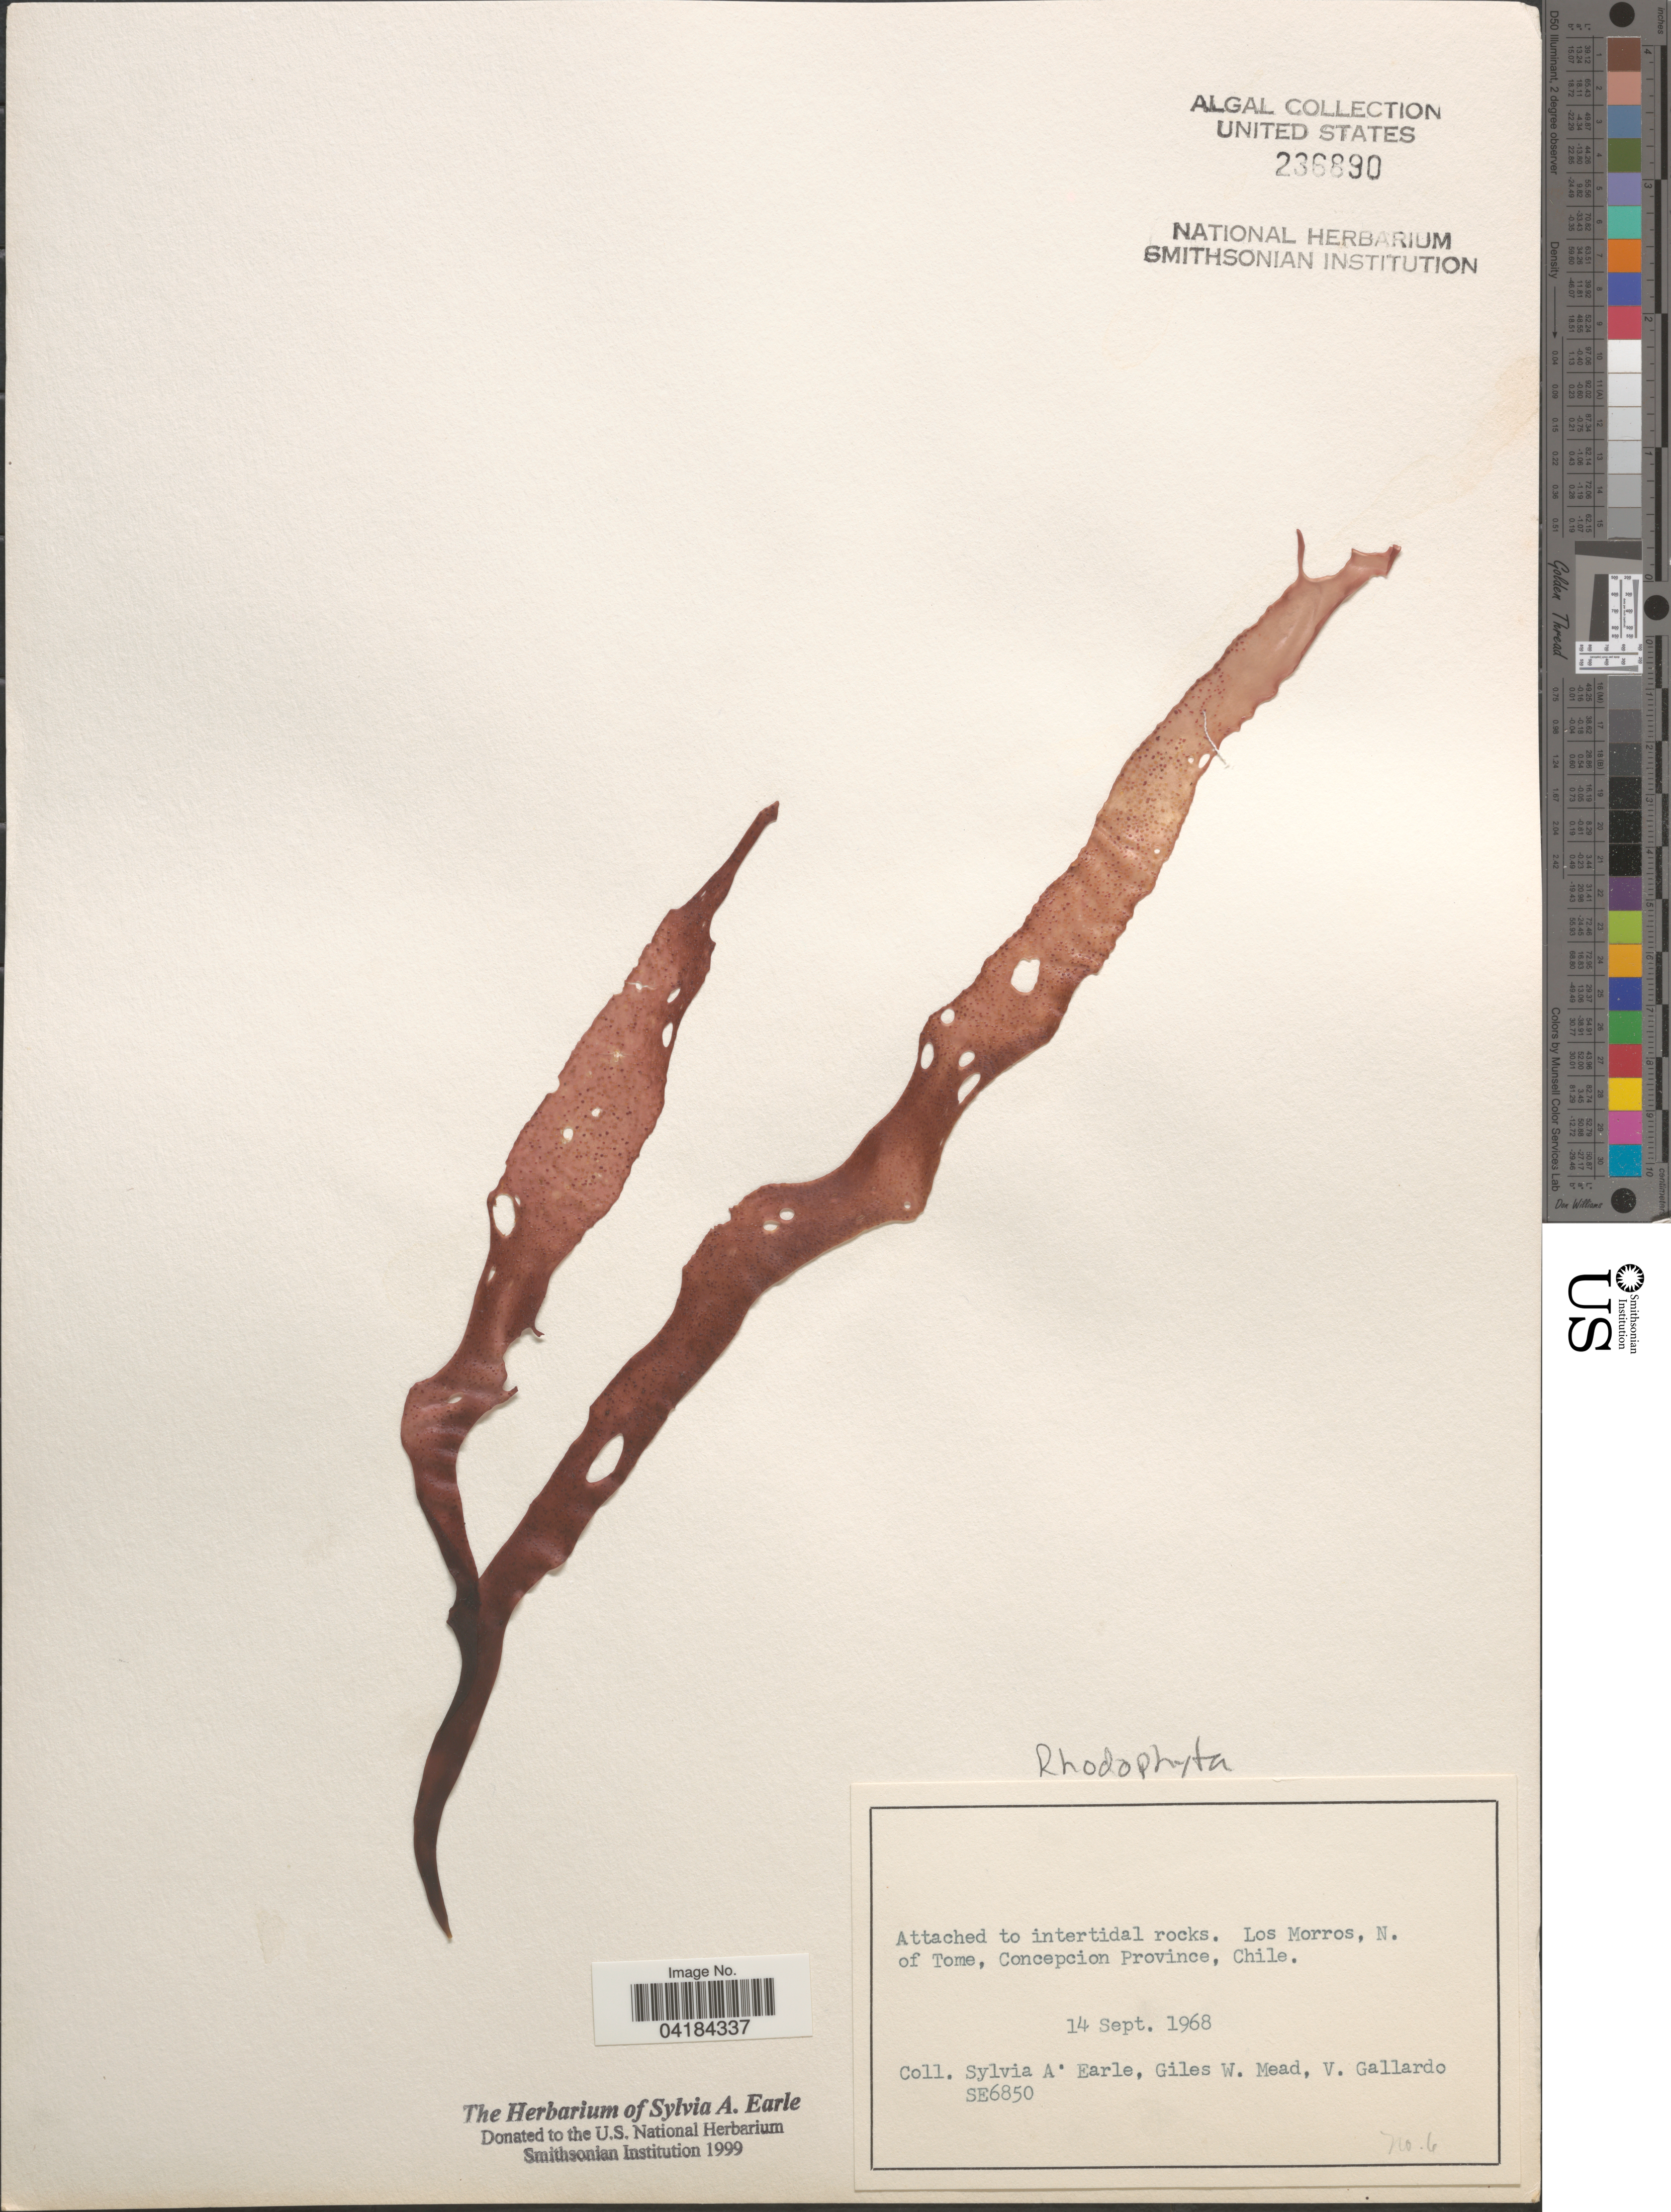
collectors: S. A. Earle, G. W. Mead & V. Gallardo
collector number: SE6850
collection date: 1968-09-14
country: Chile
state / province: Bio-Bío (VIII)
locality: Los Morros, N. of Tome, Concepcion Province.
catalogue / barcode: US 236890